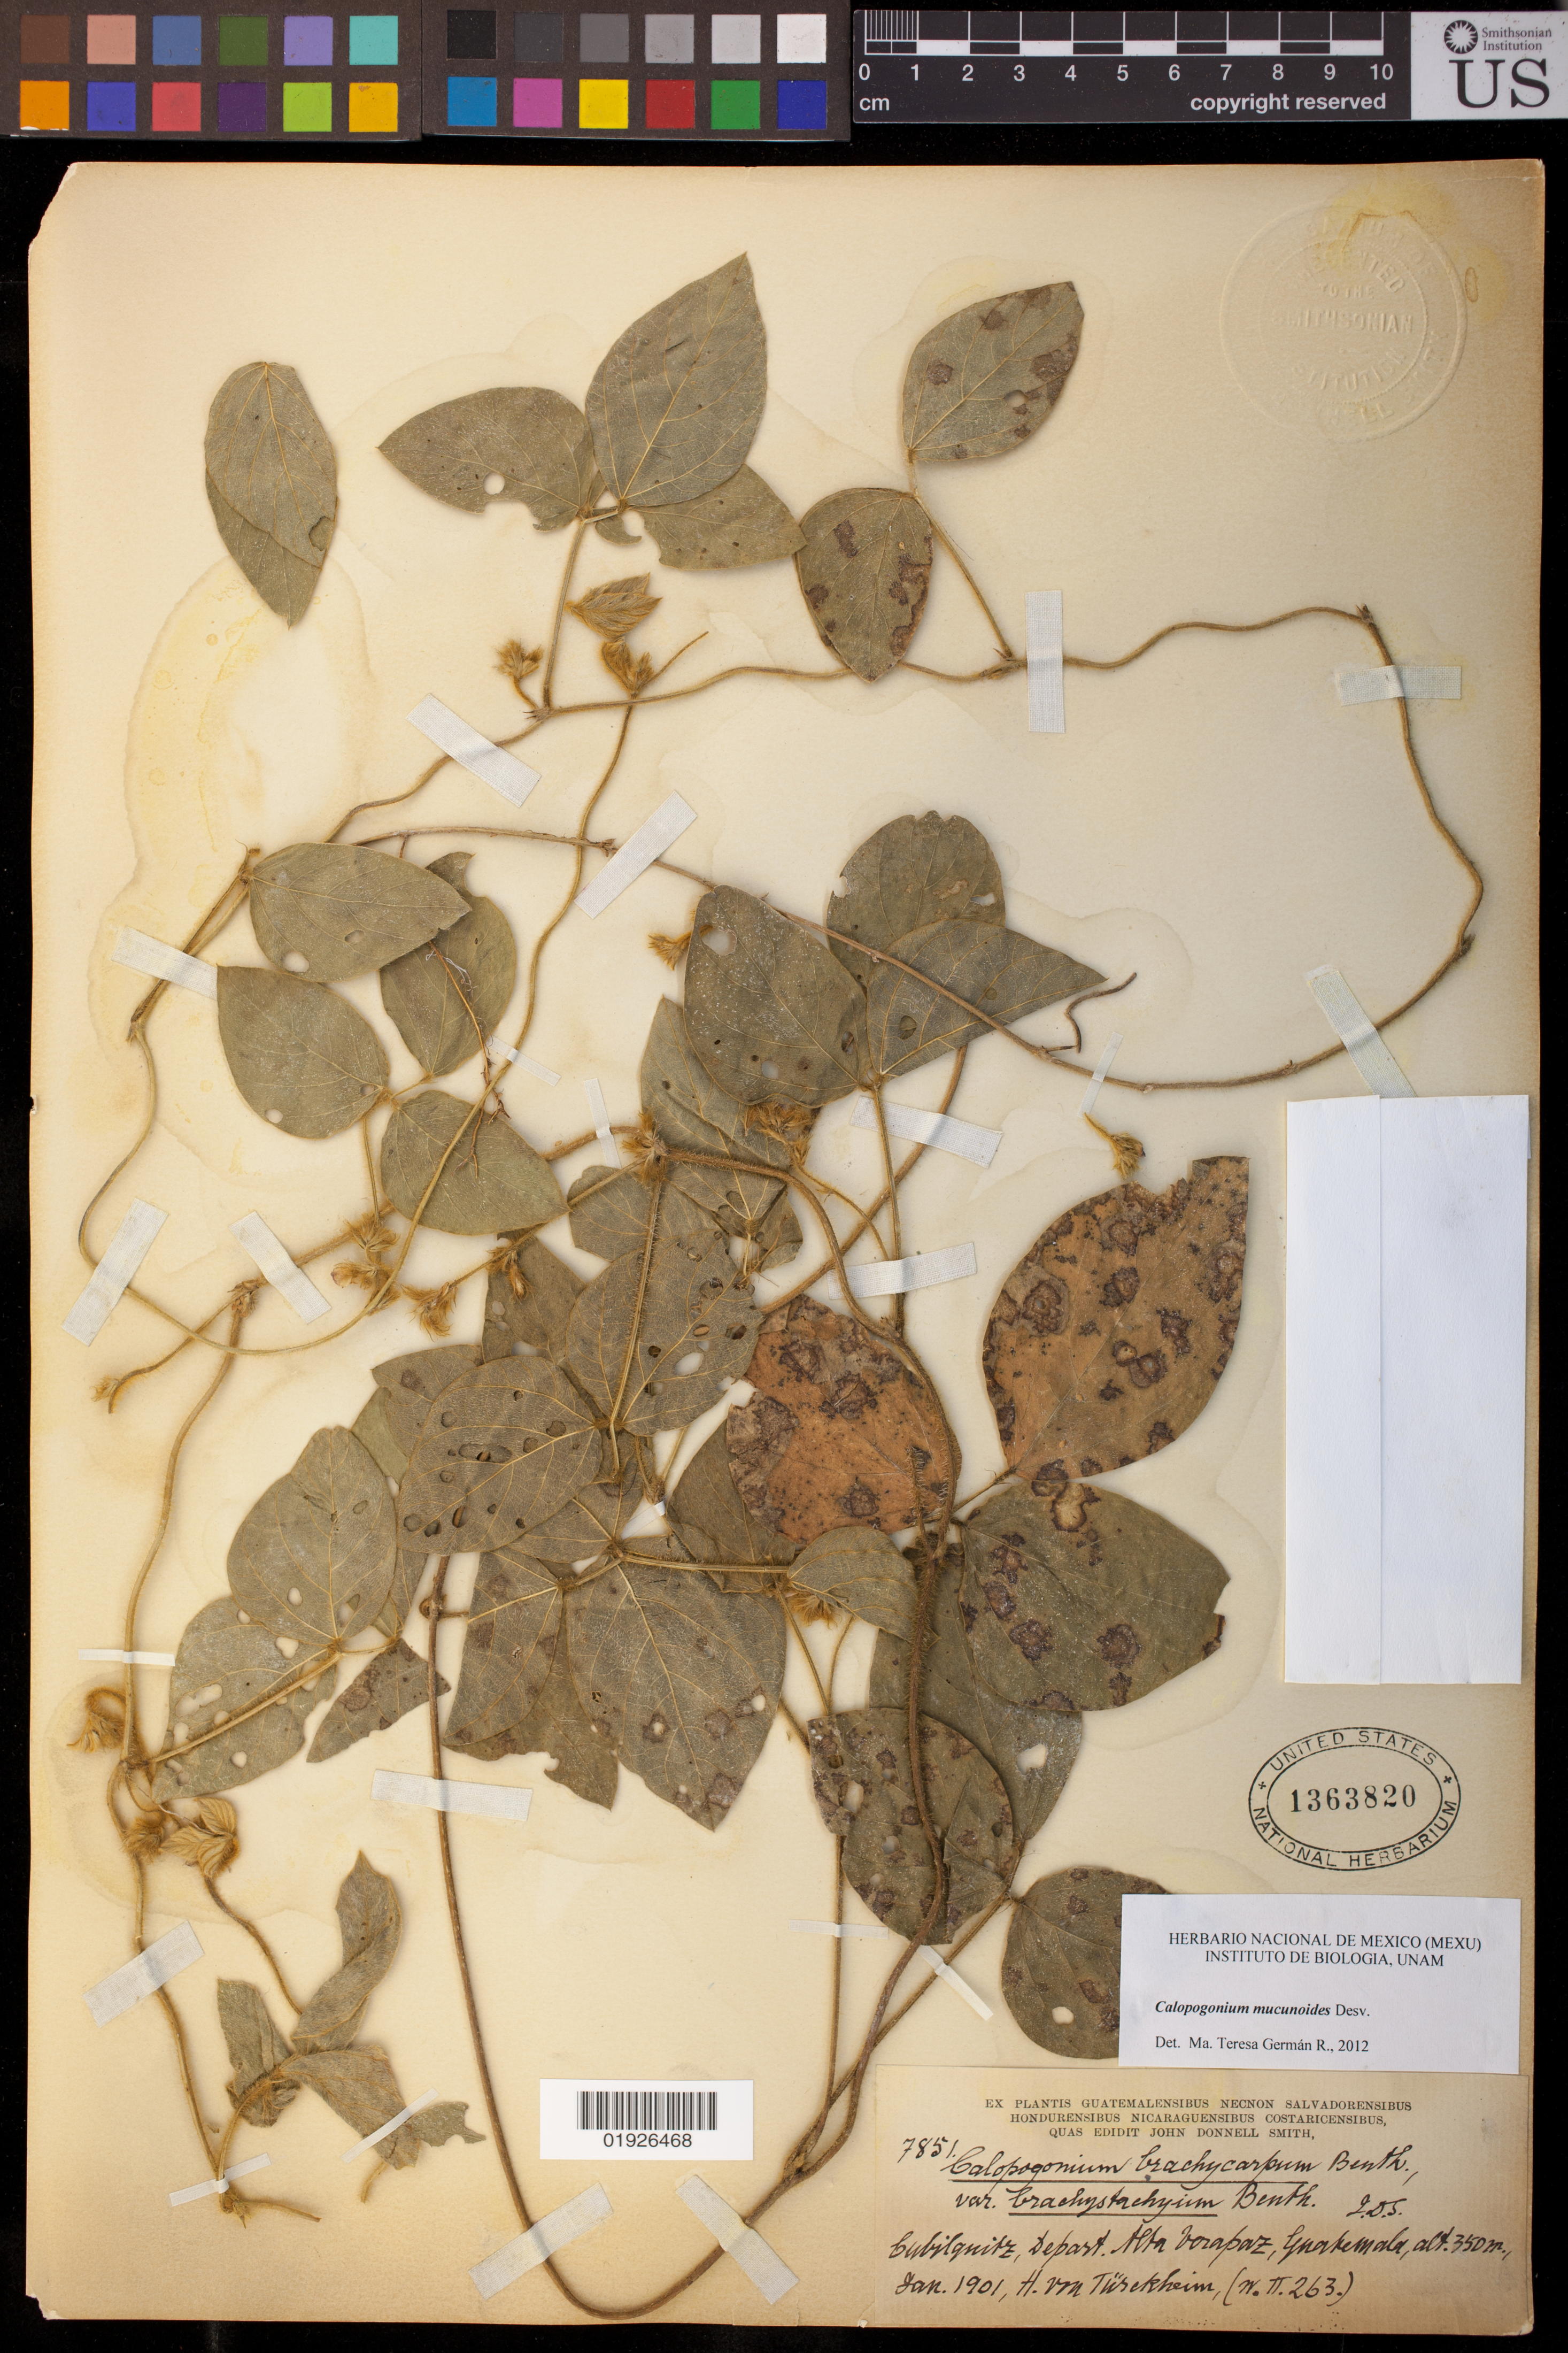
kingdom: Plantae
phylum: Tracheophyta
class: Magnoliopsida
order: Fabales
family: Fabaceae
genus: Calopogonium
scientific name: Calopogonium mucunoides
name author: Desv.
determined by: Germán R., M. T.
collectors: H. von Türckheim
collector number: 7851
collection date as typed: Jan 1901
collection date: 1901-01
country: Guatemala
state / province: Alta Verapaz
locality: Cubilquitz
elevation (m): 350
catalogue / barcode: US 1363820